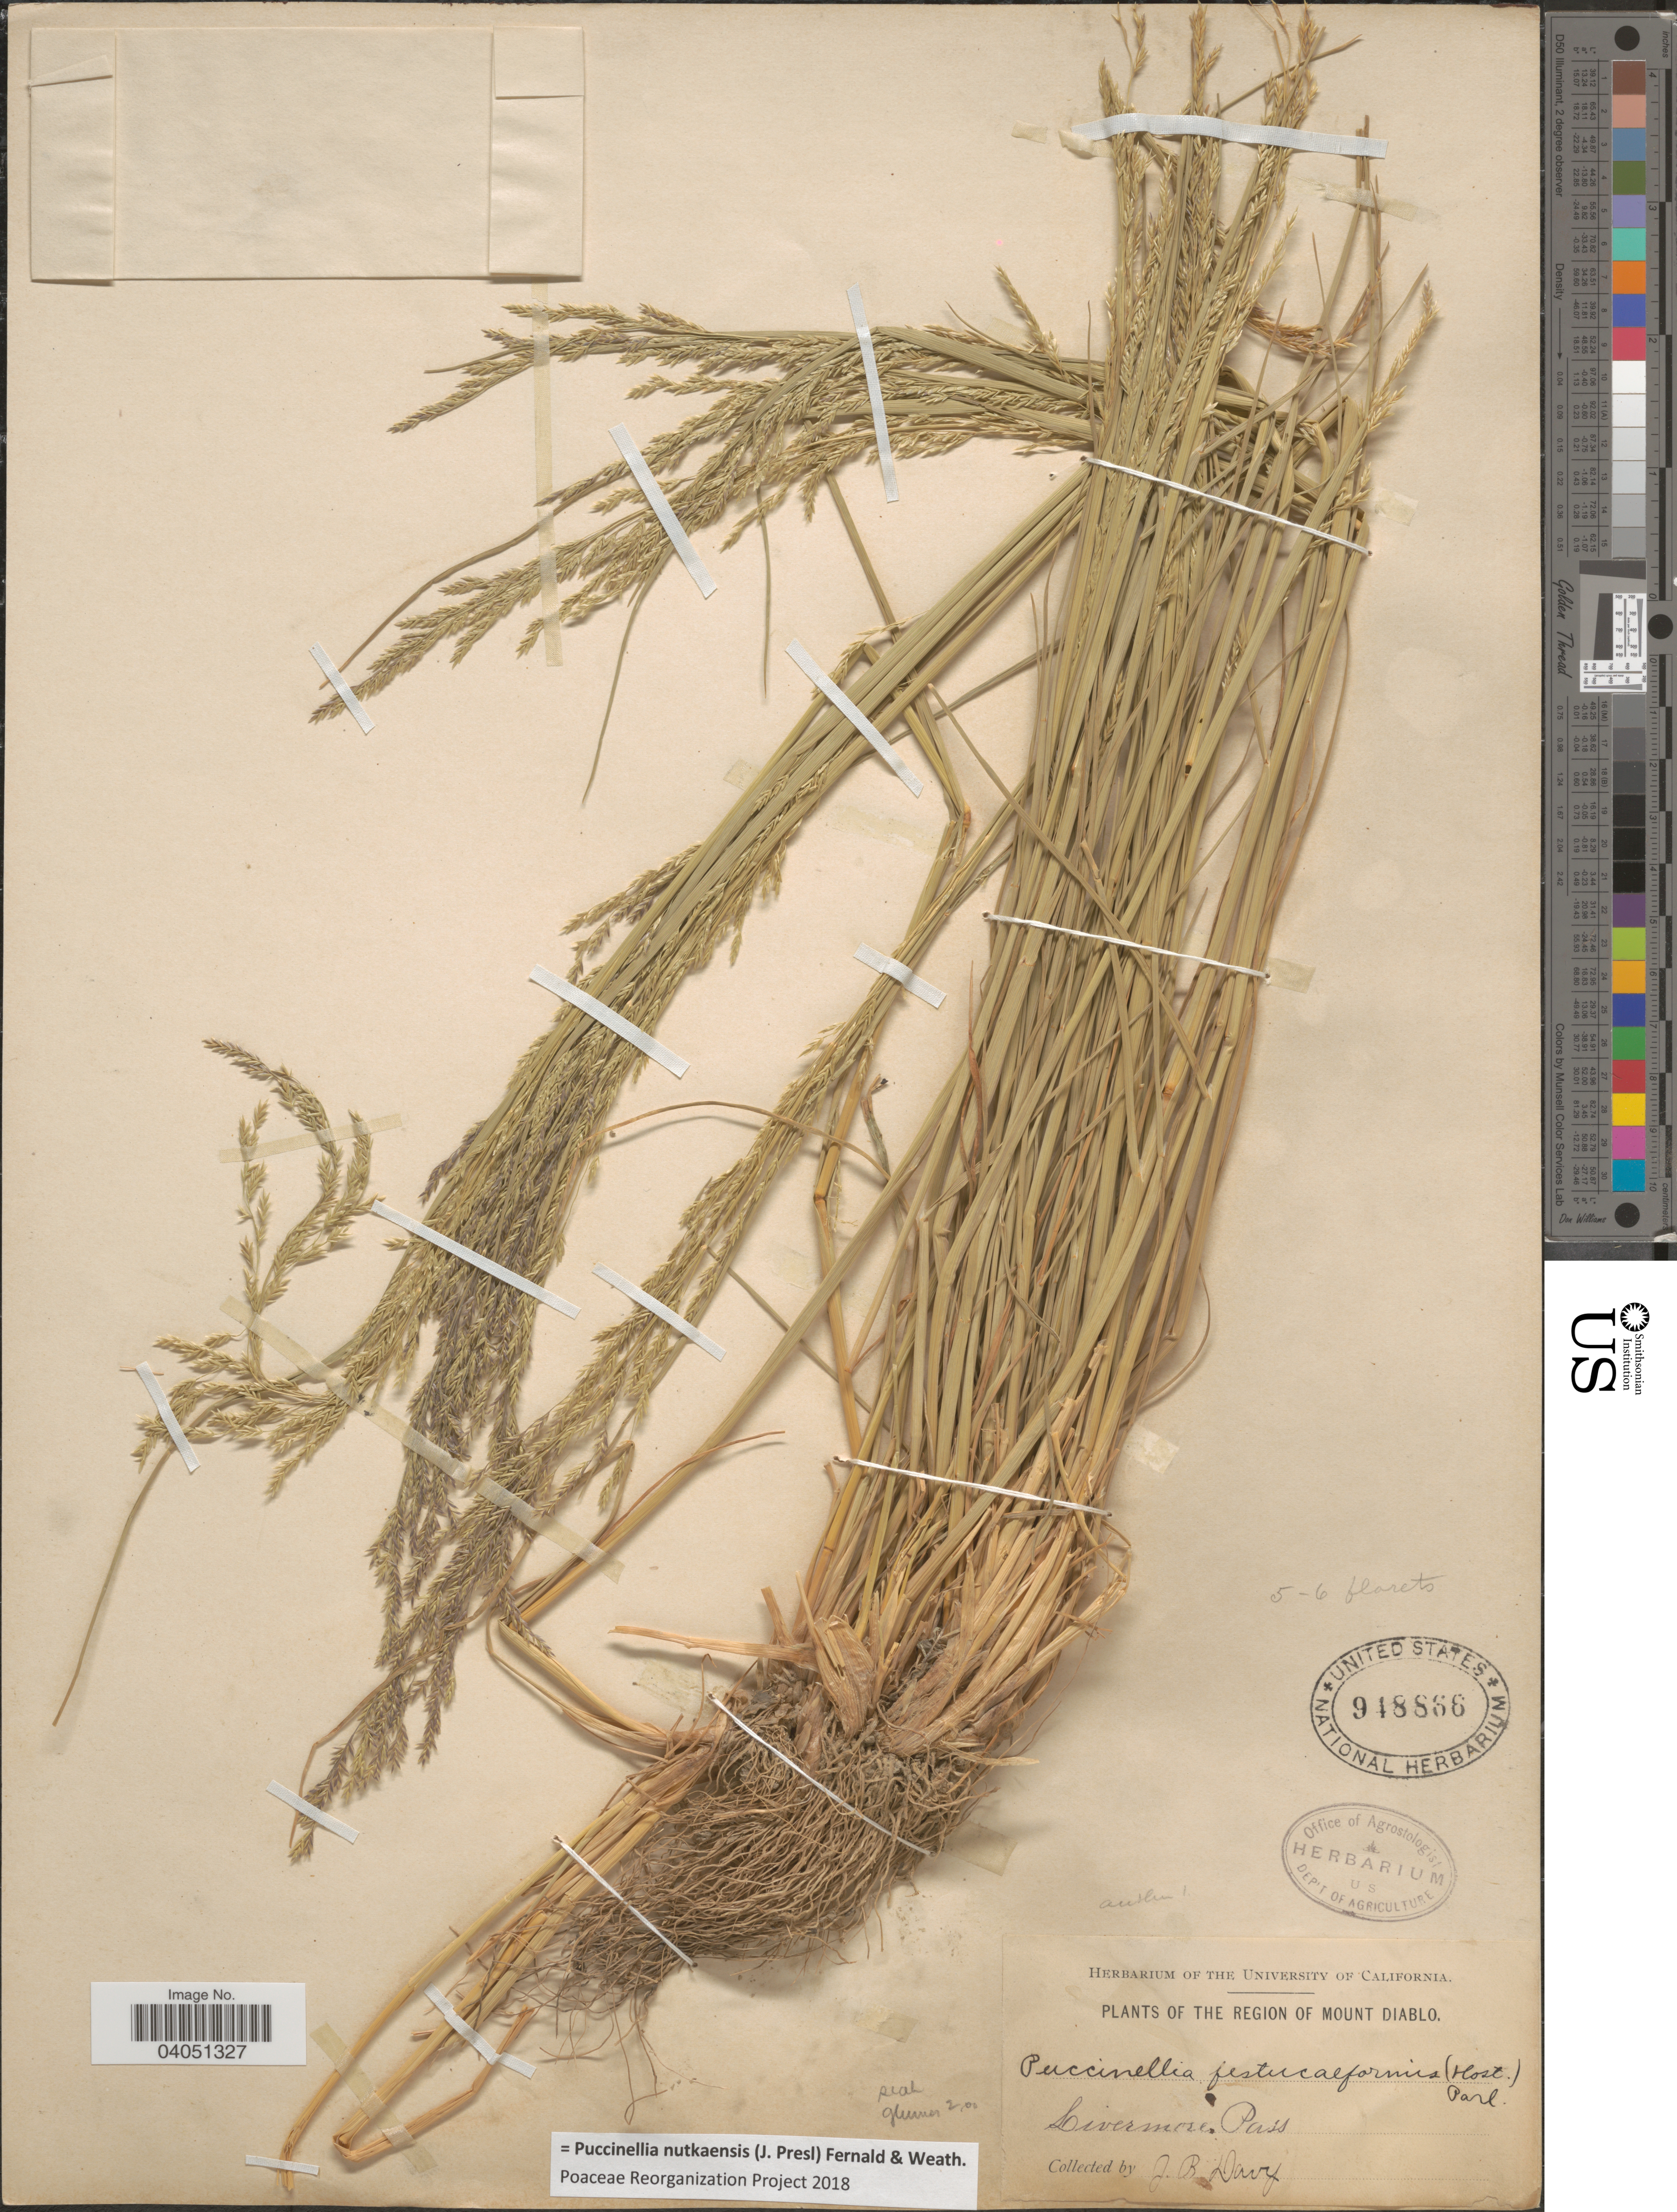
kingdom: Plantae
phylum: Tracheophyta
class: Liliopsida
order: Poales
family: Poaceae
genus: Puccinellia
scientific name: Puccinellia nutkaensis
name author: (J. Presl) Fernald & Weath.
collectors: J. Burtt Davy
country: United States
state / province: California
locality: The Region of Mount Diablo. Livermore Pass.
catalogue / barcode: US 948866